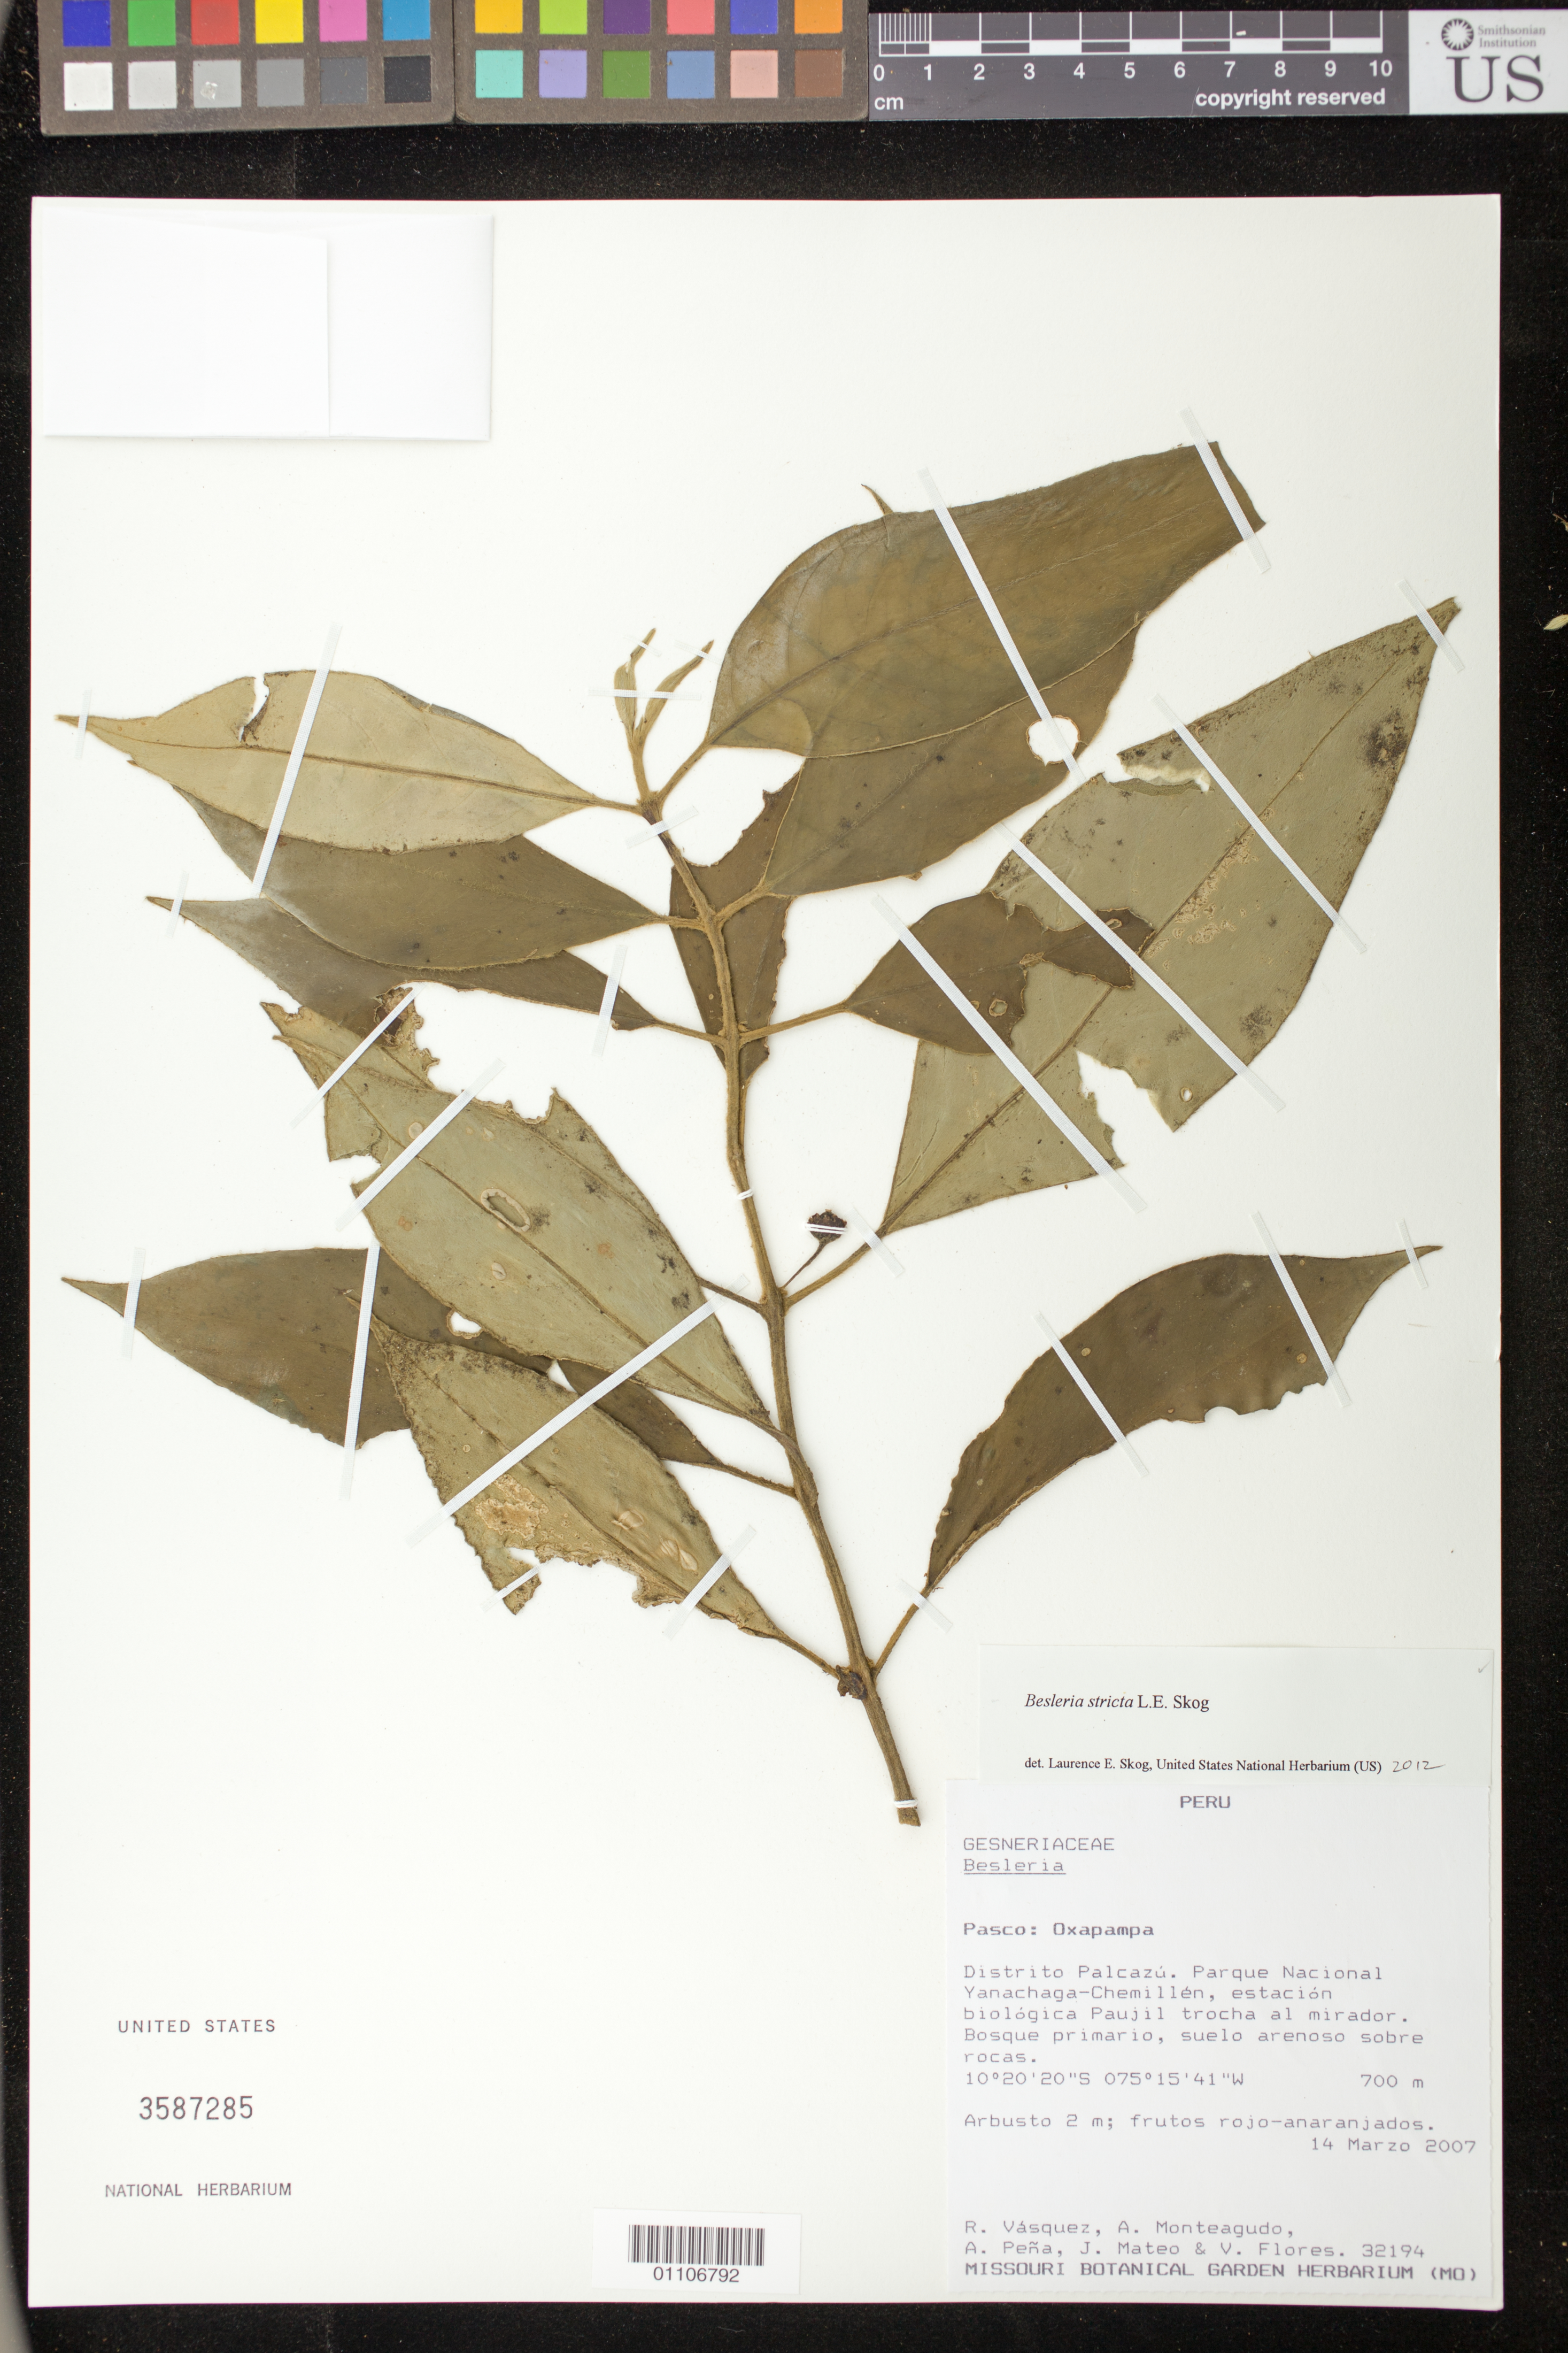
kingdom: Plantae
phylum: Tracheophyta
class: Magnoliopsida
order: Lamiales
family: Gesneriaceae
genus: Besleria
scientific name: Besleria stricta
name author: L.E. Skog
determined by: Skog, Laurence E.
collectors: R. Vásquez, A. Monteagudo, A. Pena, J. Mateo, V. Flores & G. Castillo C.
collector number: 32194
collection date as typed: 14 Mar 2007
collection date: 2007-03-14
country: Peru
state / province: Pasco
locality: Oxapampa: Distrito Palcazu. Parque Nacional Yanachaga-Chemillen, estacion biologica Paujil trocha al mirador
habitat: Bosque primario, suelo arenoso sobre rocas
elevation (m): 700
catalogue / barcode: US 3587285